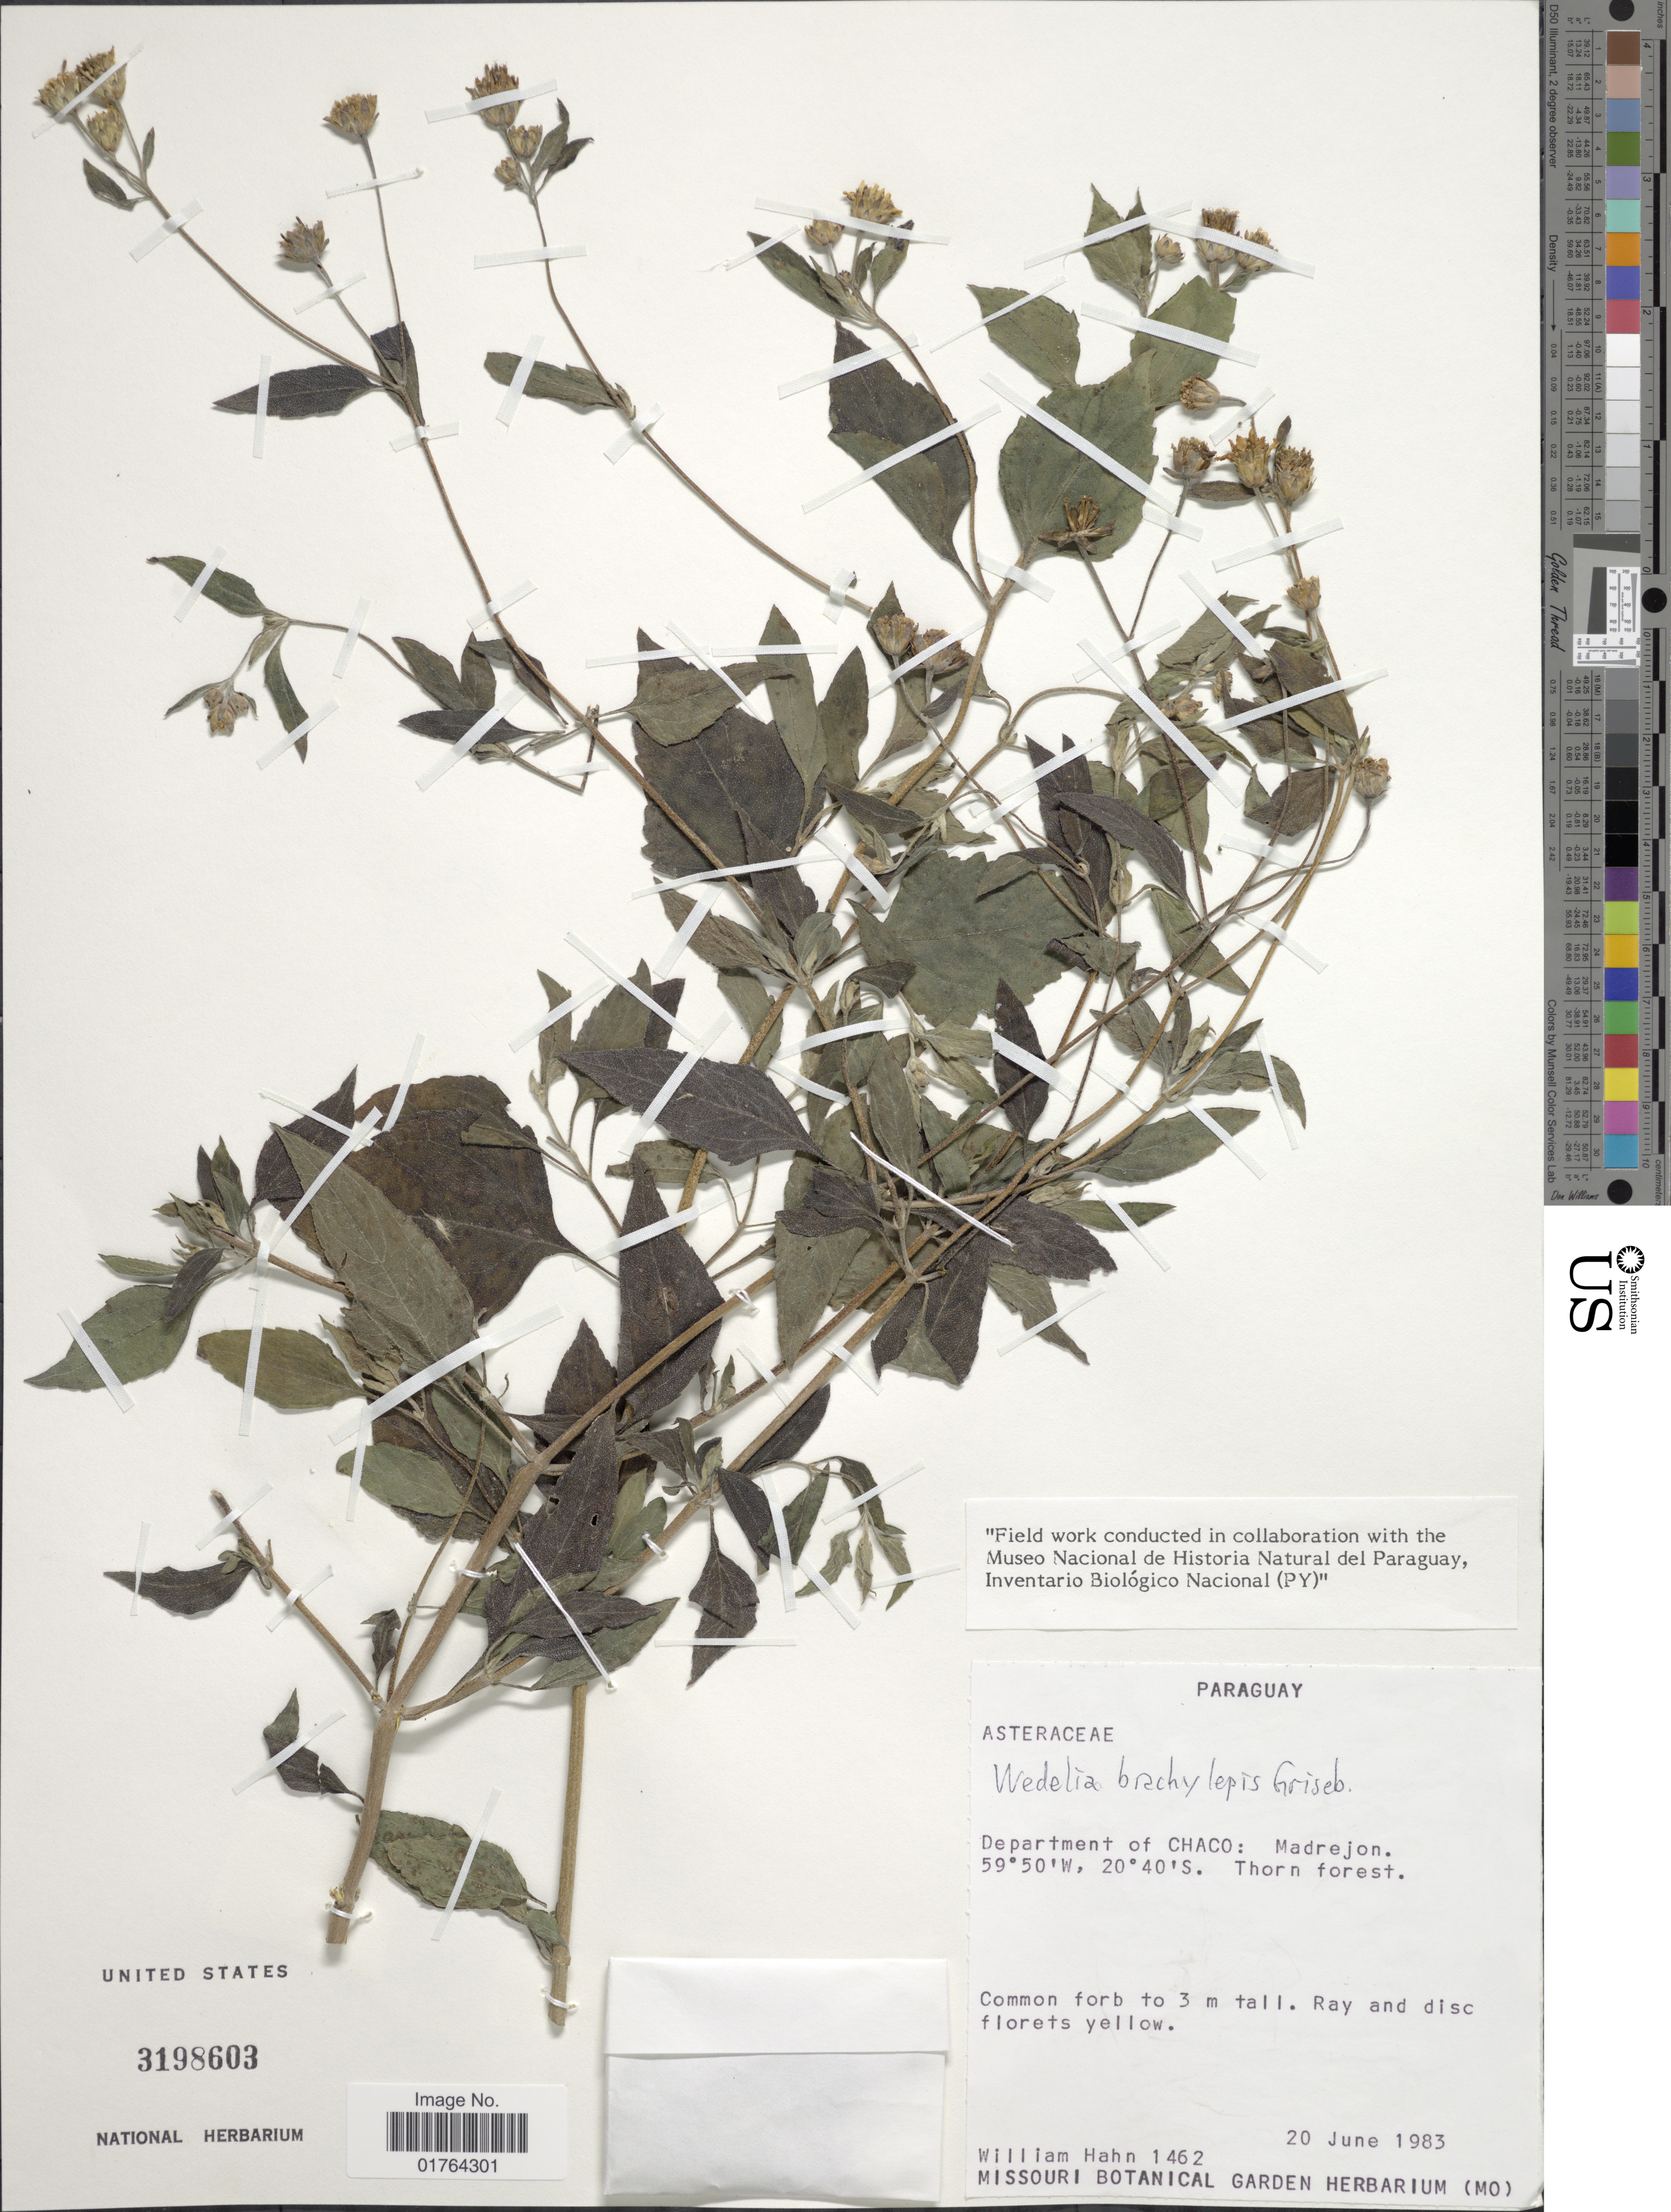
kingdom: Plantae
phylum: Tracheophyta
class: Magnoliopsida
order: Asterales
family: Asteraceae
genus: Wedelia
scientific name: Wedelia brachylepis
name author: Griseb.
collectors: W. J. Hahn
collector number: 1462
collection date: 1983-06-20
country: Argentina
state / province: Chaco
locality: Departamento of Chaco: Madrejon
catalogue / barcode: US 3198603